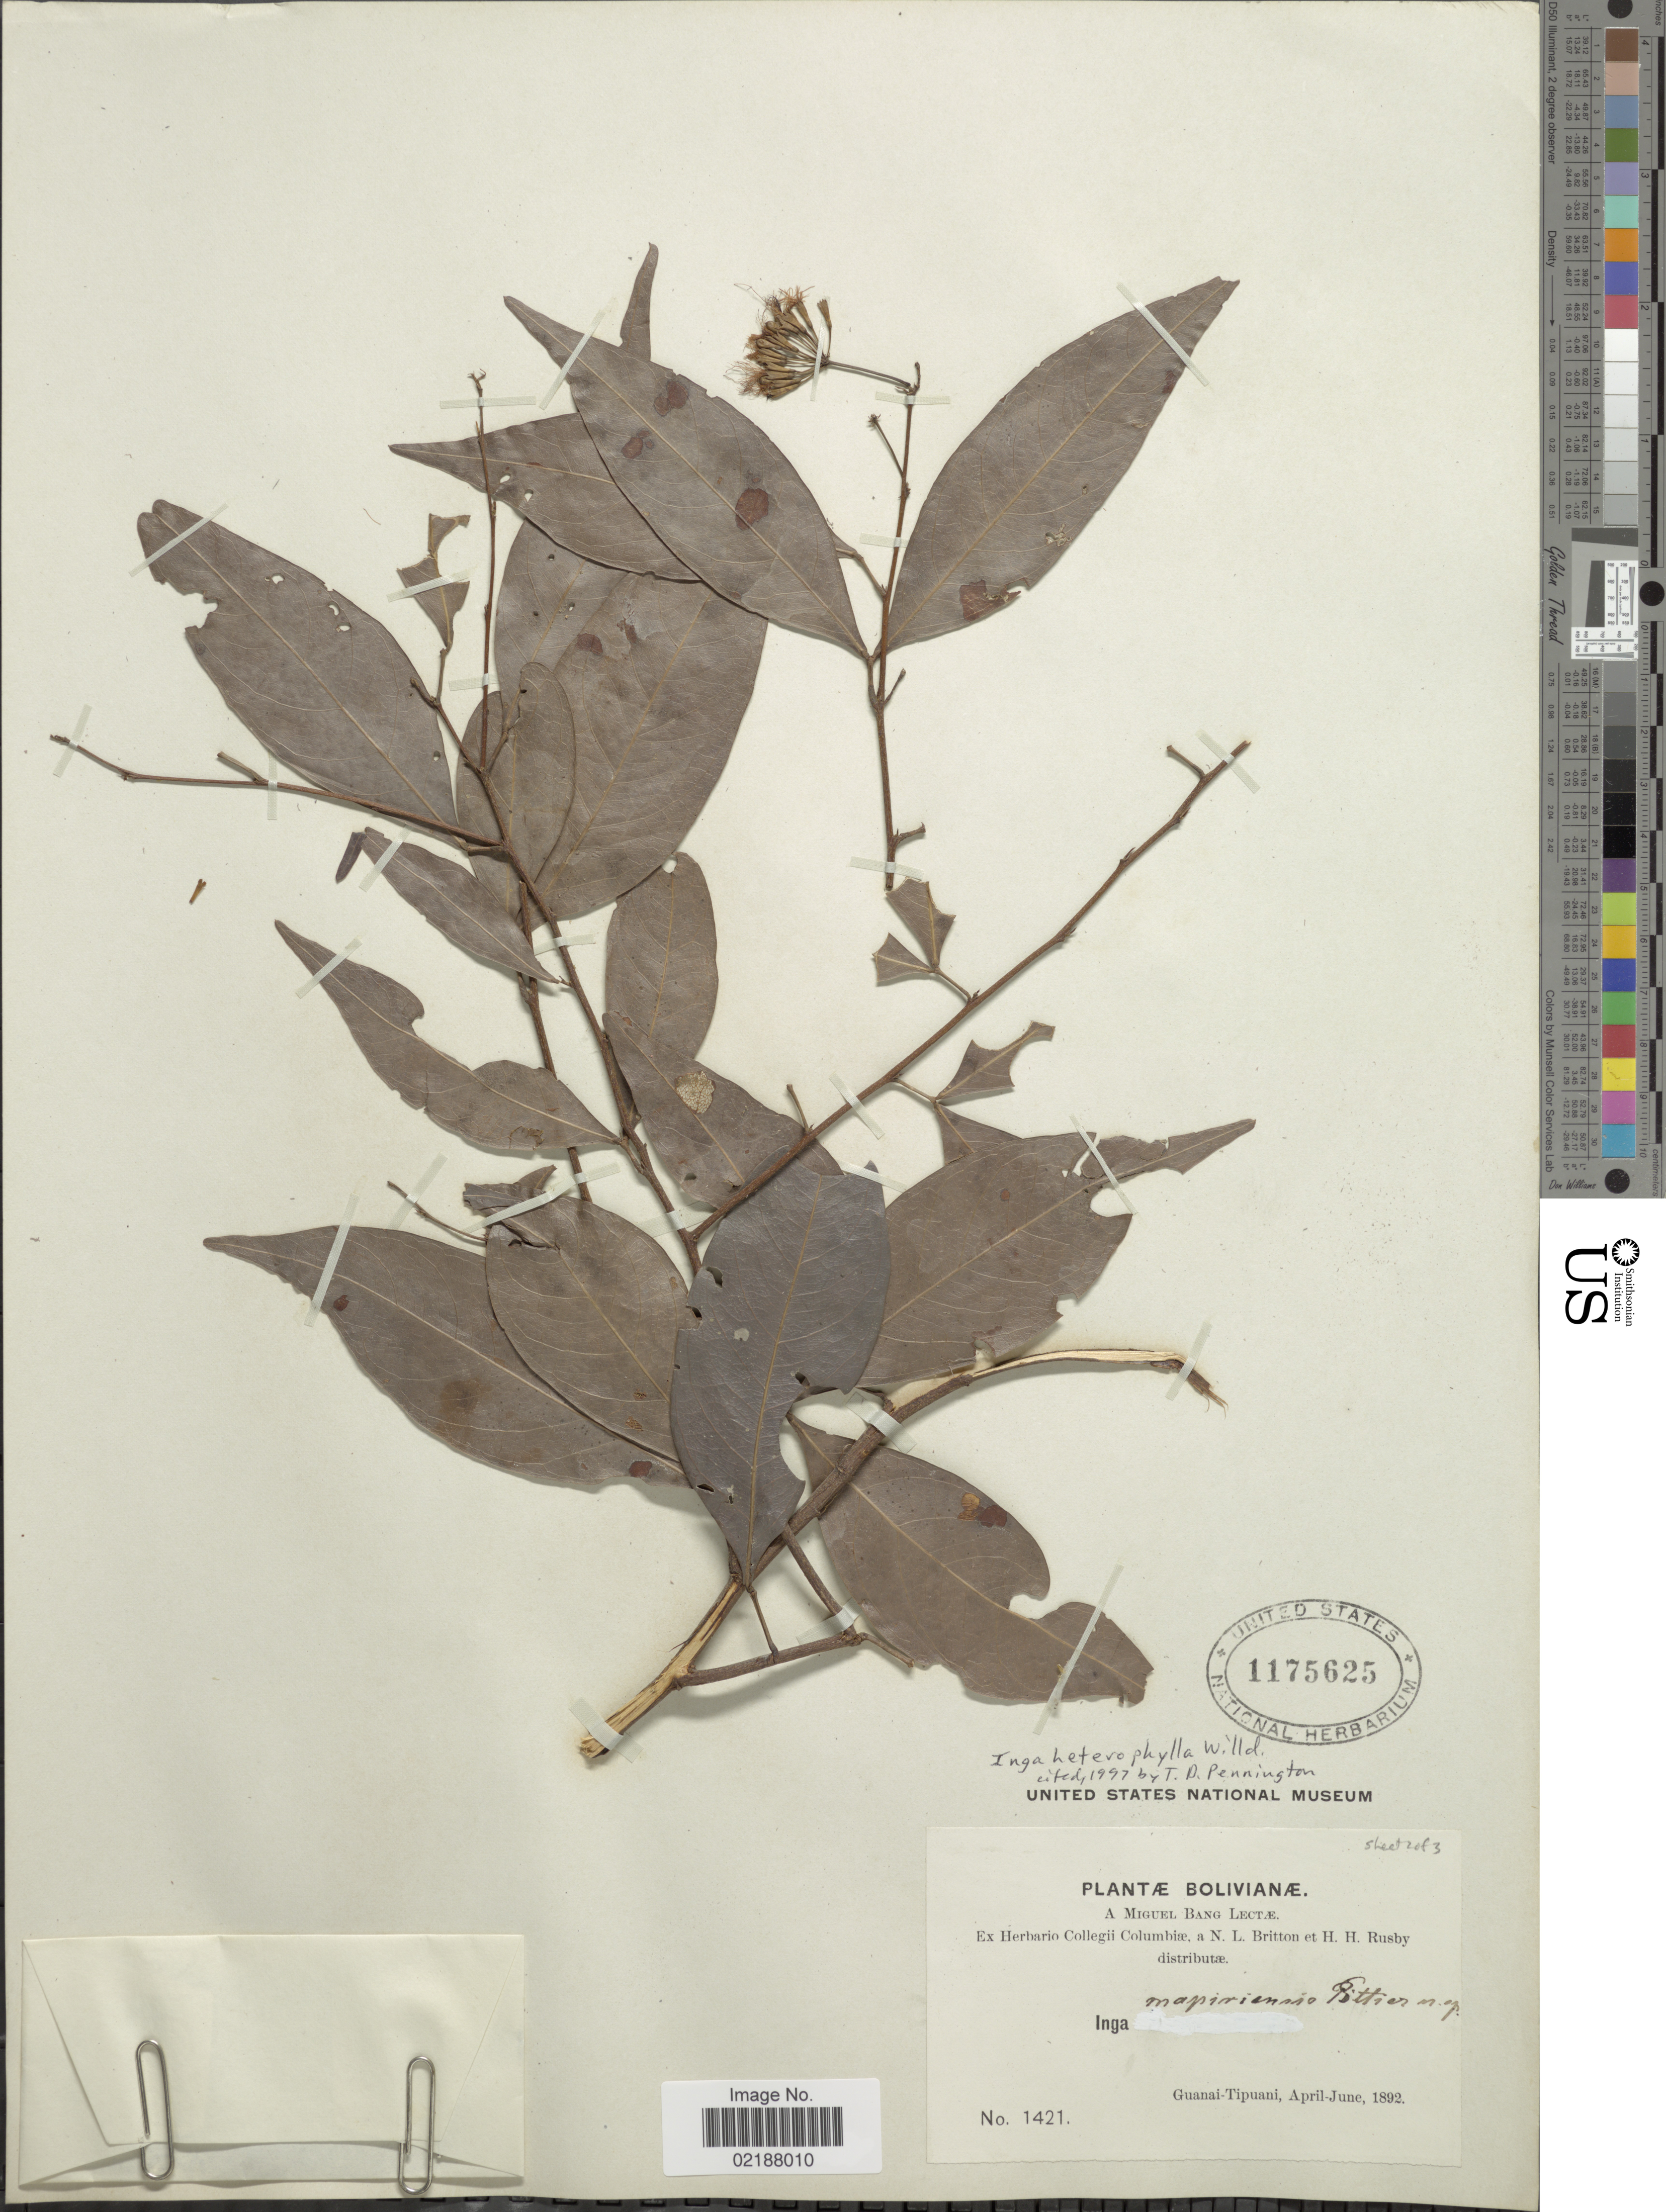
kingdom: Plantae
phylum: Tracheophyta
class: Magnoliopsida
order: Fabales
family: Fabaceae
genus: Inga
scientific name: Inga heterophylla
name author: Willd.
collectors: M. Bang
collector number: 1421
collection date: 1892-04/1892-06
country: Bolivia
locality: Guanai-Tipuani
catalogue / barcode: US 1175625